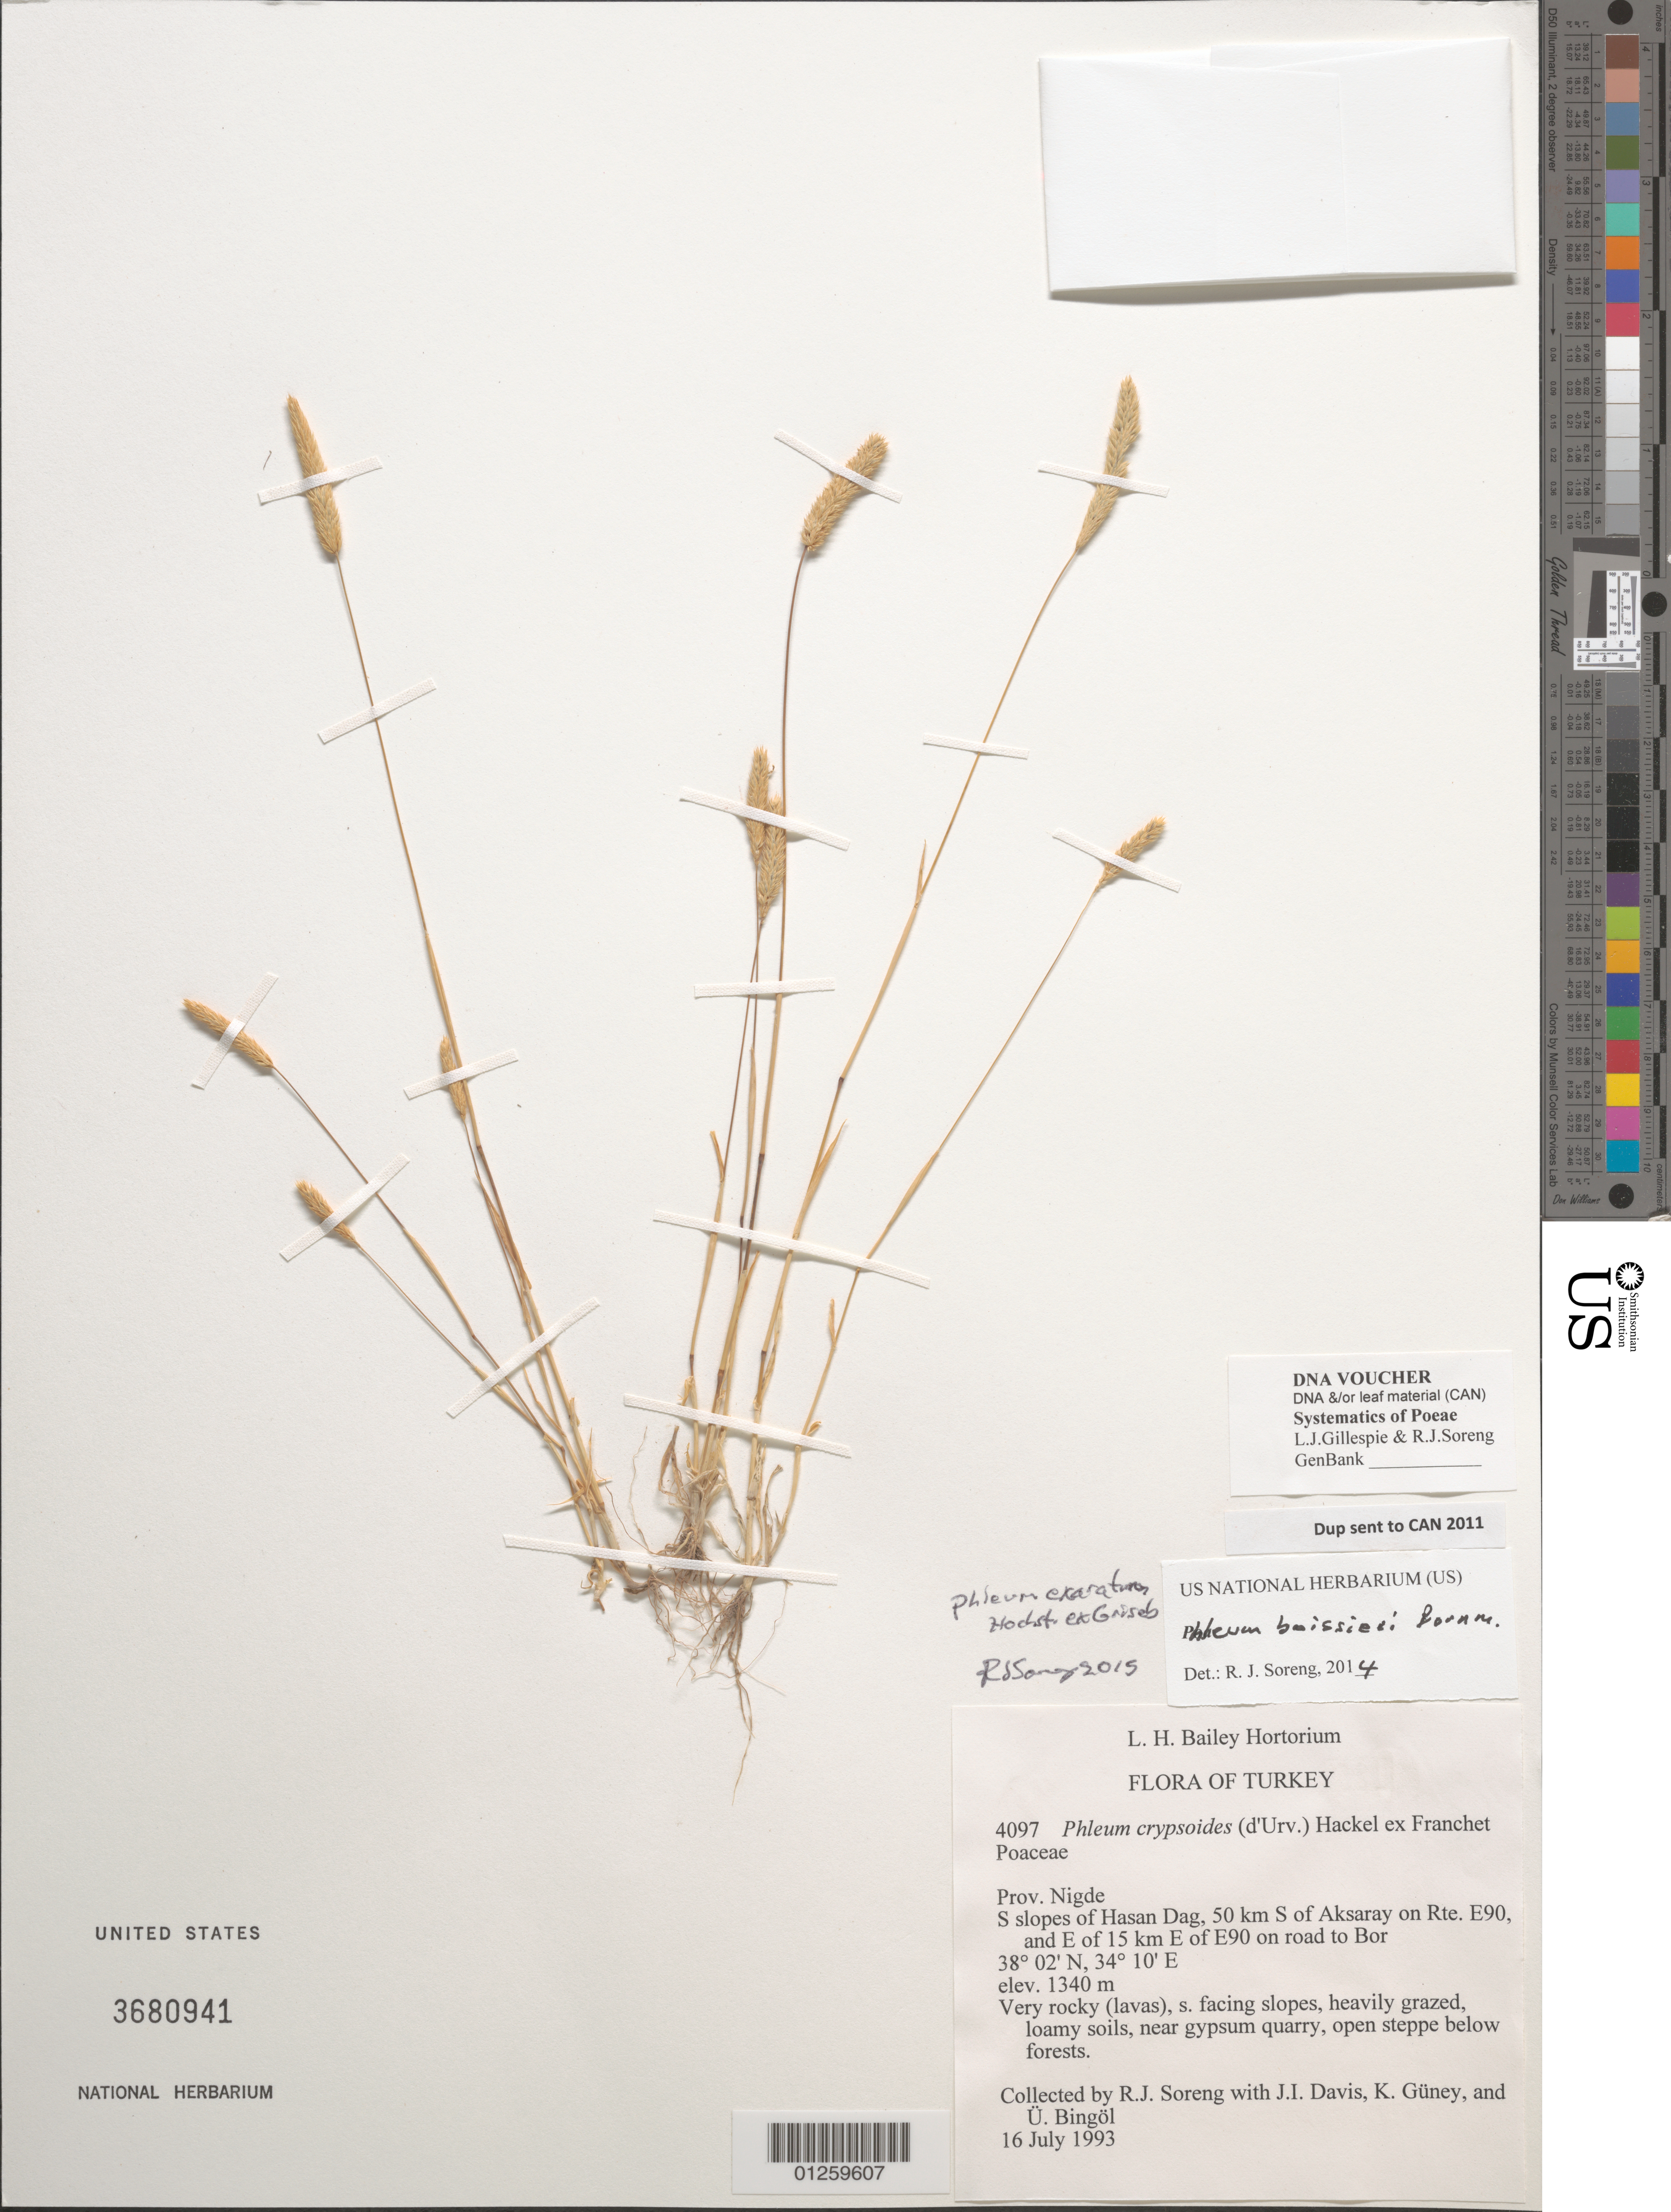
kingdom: Plantae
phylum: Tracheophyta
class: Liliopsida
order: Poales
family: Poaceae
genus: Phleum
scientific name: Phleum exaratum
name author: Hochst. ex Griseb.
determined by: Soreng, Robert J., Research Associate (BOT), Smithsonian Institution - National Museum of Natural History (UNITED STATES)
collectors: R. J. Soreng, J. I. Davis, U. Bingol & K. Guney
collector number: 4097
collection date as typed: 16 Jul 1993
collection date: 1993-07-16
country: Turkey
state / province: Aksaray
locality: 40 km S of Aksary on dirt road 51-62 through Altunhisar to Bor, W of Akcaoren ca 4 km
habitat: Rocky hillside, heavily grazed, SE of gypsum quarry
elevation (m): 1340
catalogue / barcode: US 3680941